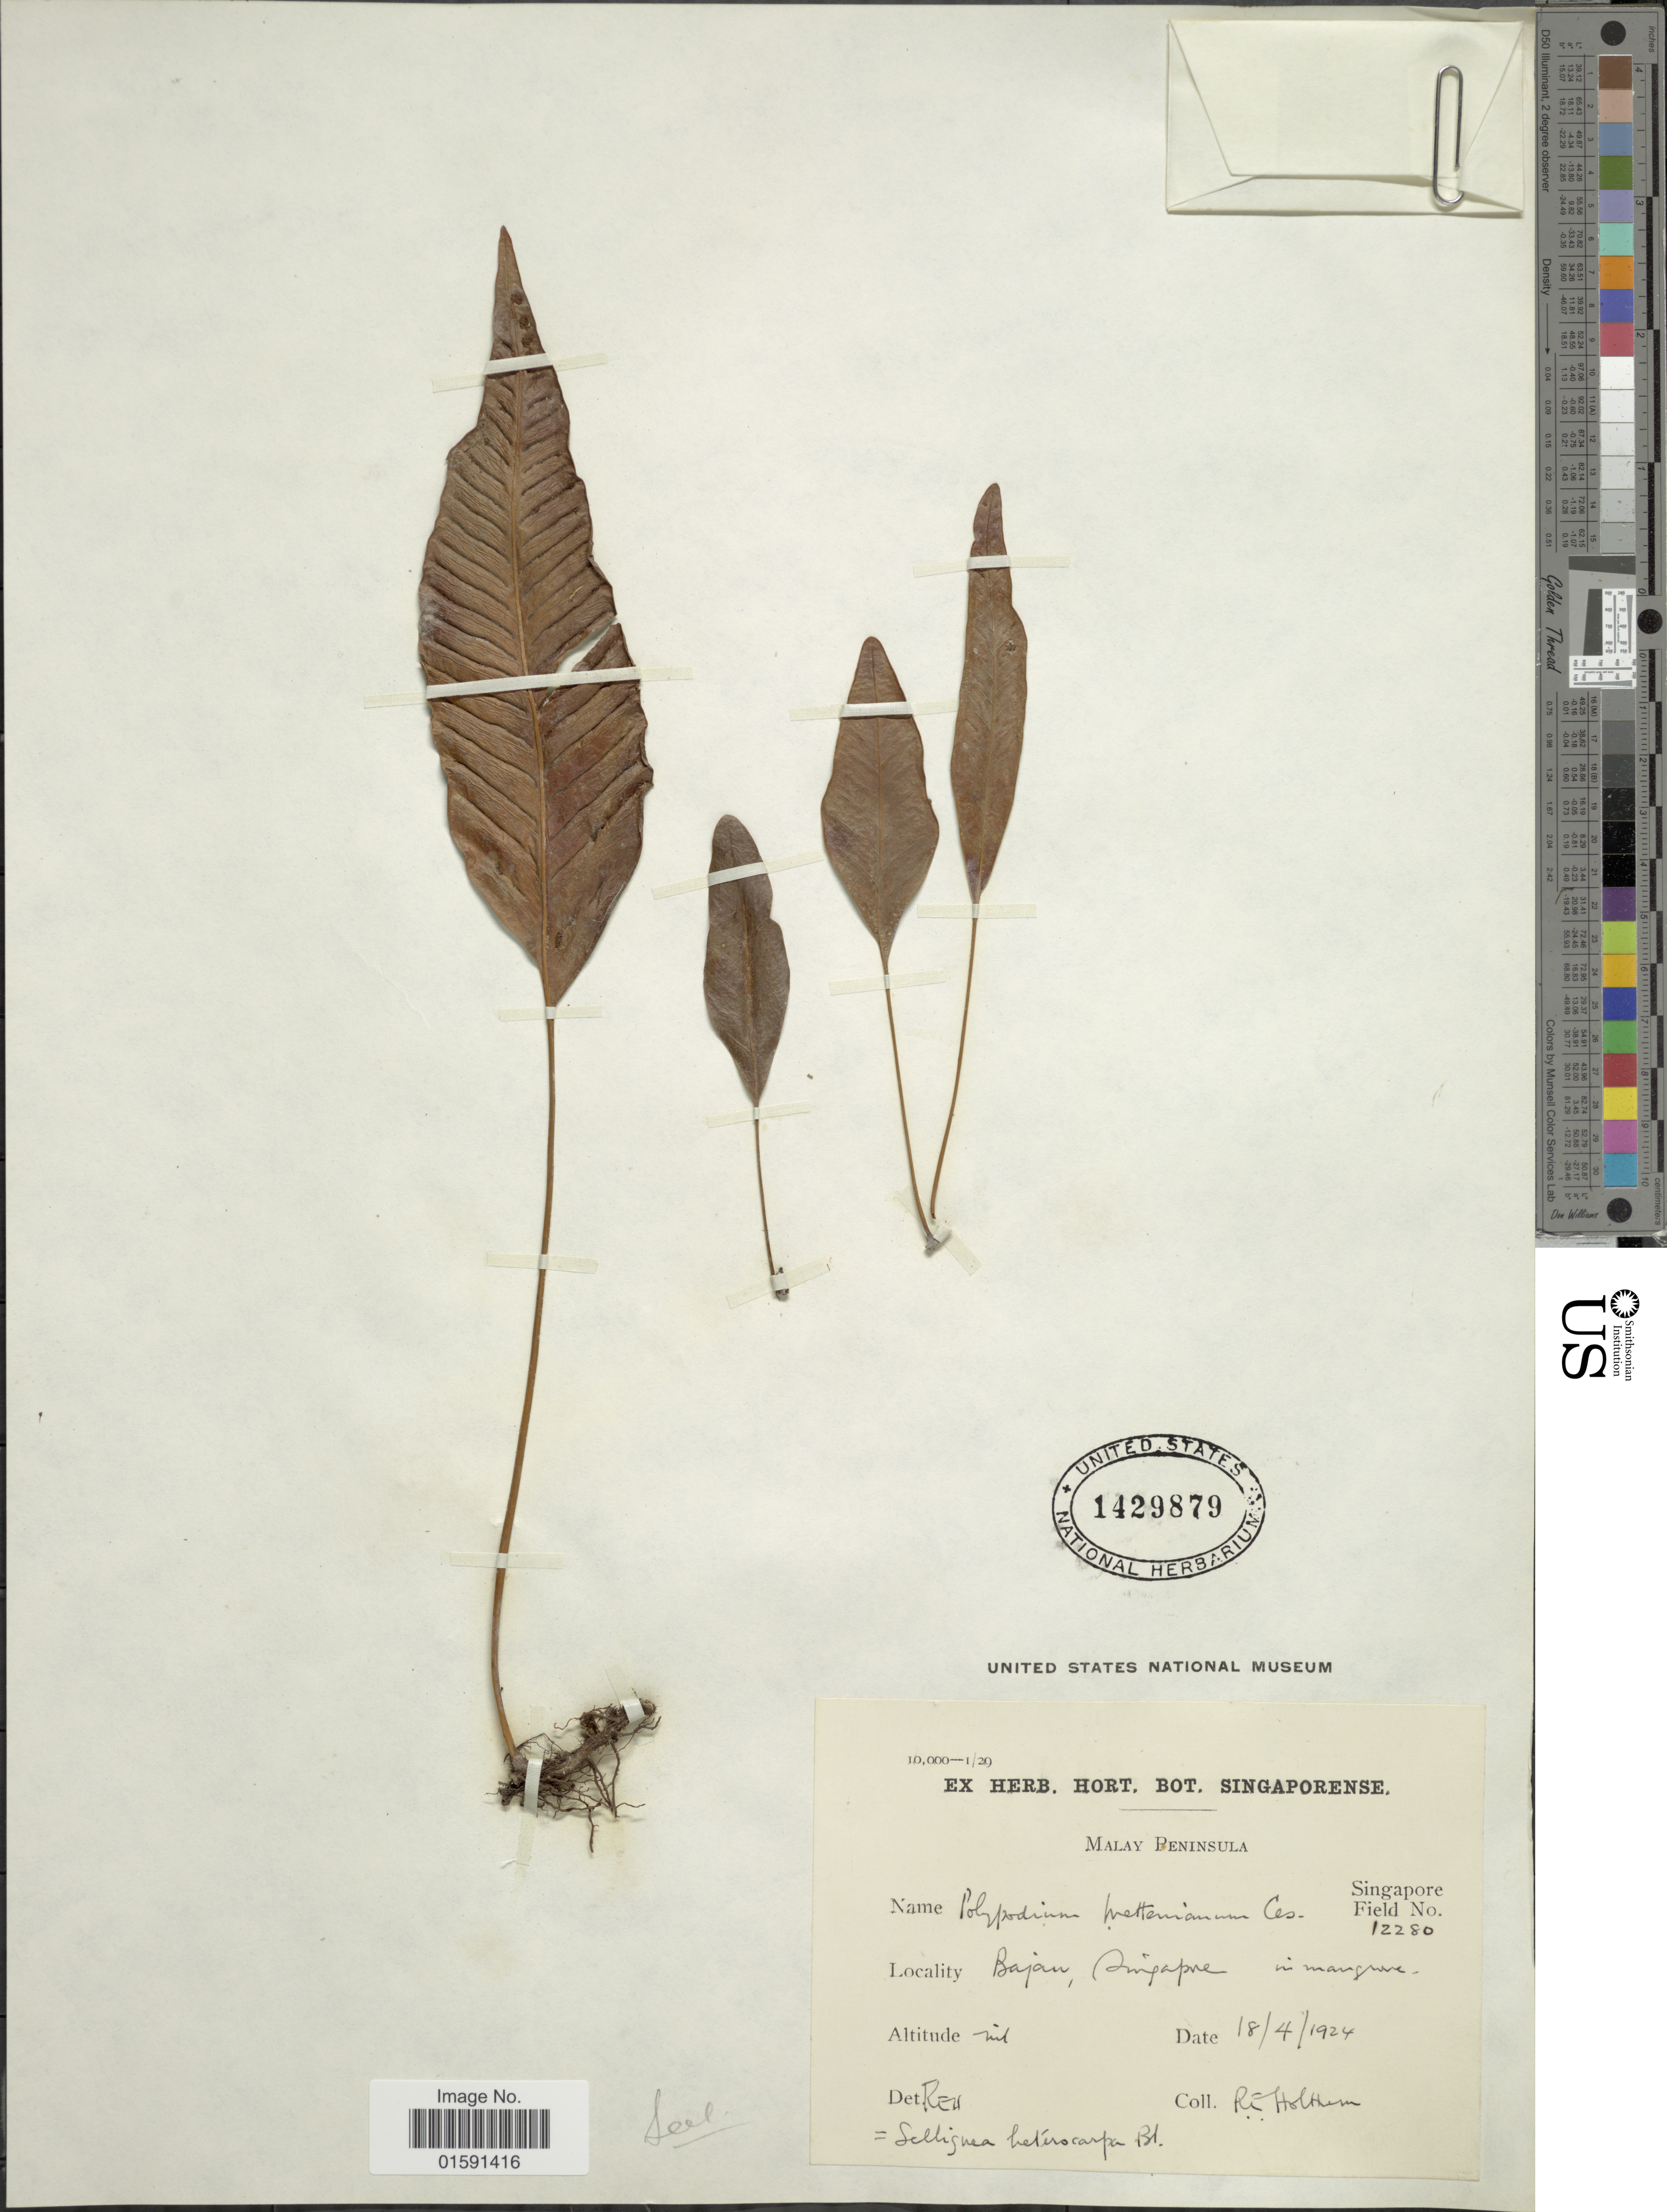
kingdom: Plantae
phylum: Tracheophyta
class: Polypodiopsida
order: Polypodiales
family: Polypodiaceae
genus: Selliguea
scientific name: Selliguea metteniana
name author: (Ces.) Ching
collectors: R. E. Holttum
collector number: Singapore Field 12280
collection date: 1924-04-18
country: Singapore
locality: Malay Peninsula. Bajan, Singapore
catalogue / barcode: US 1429879